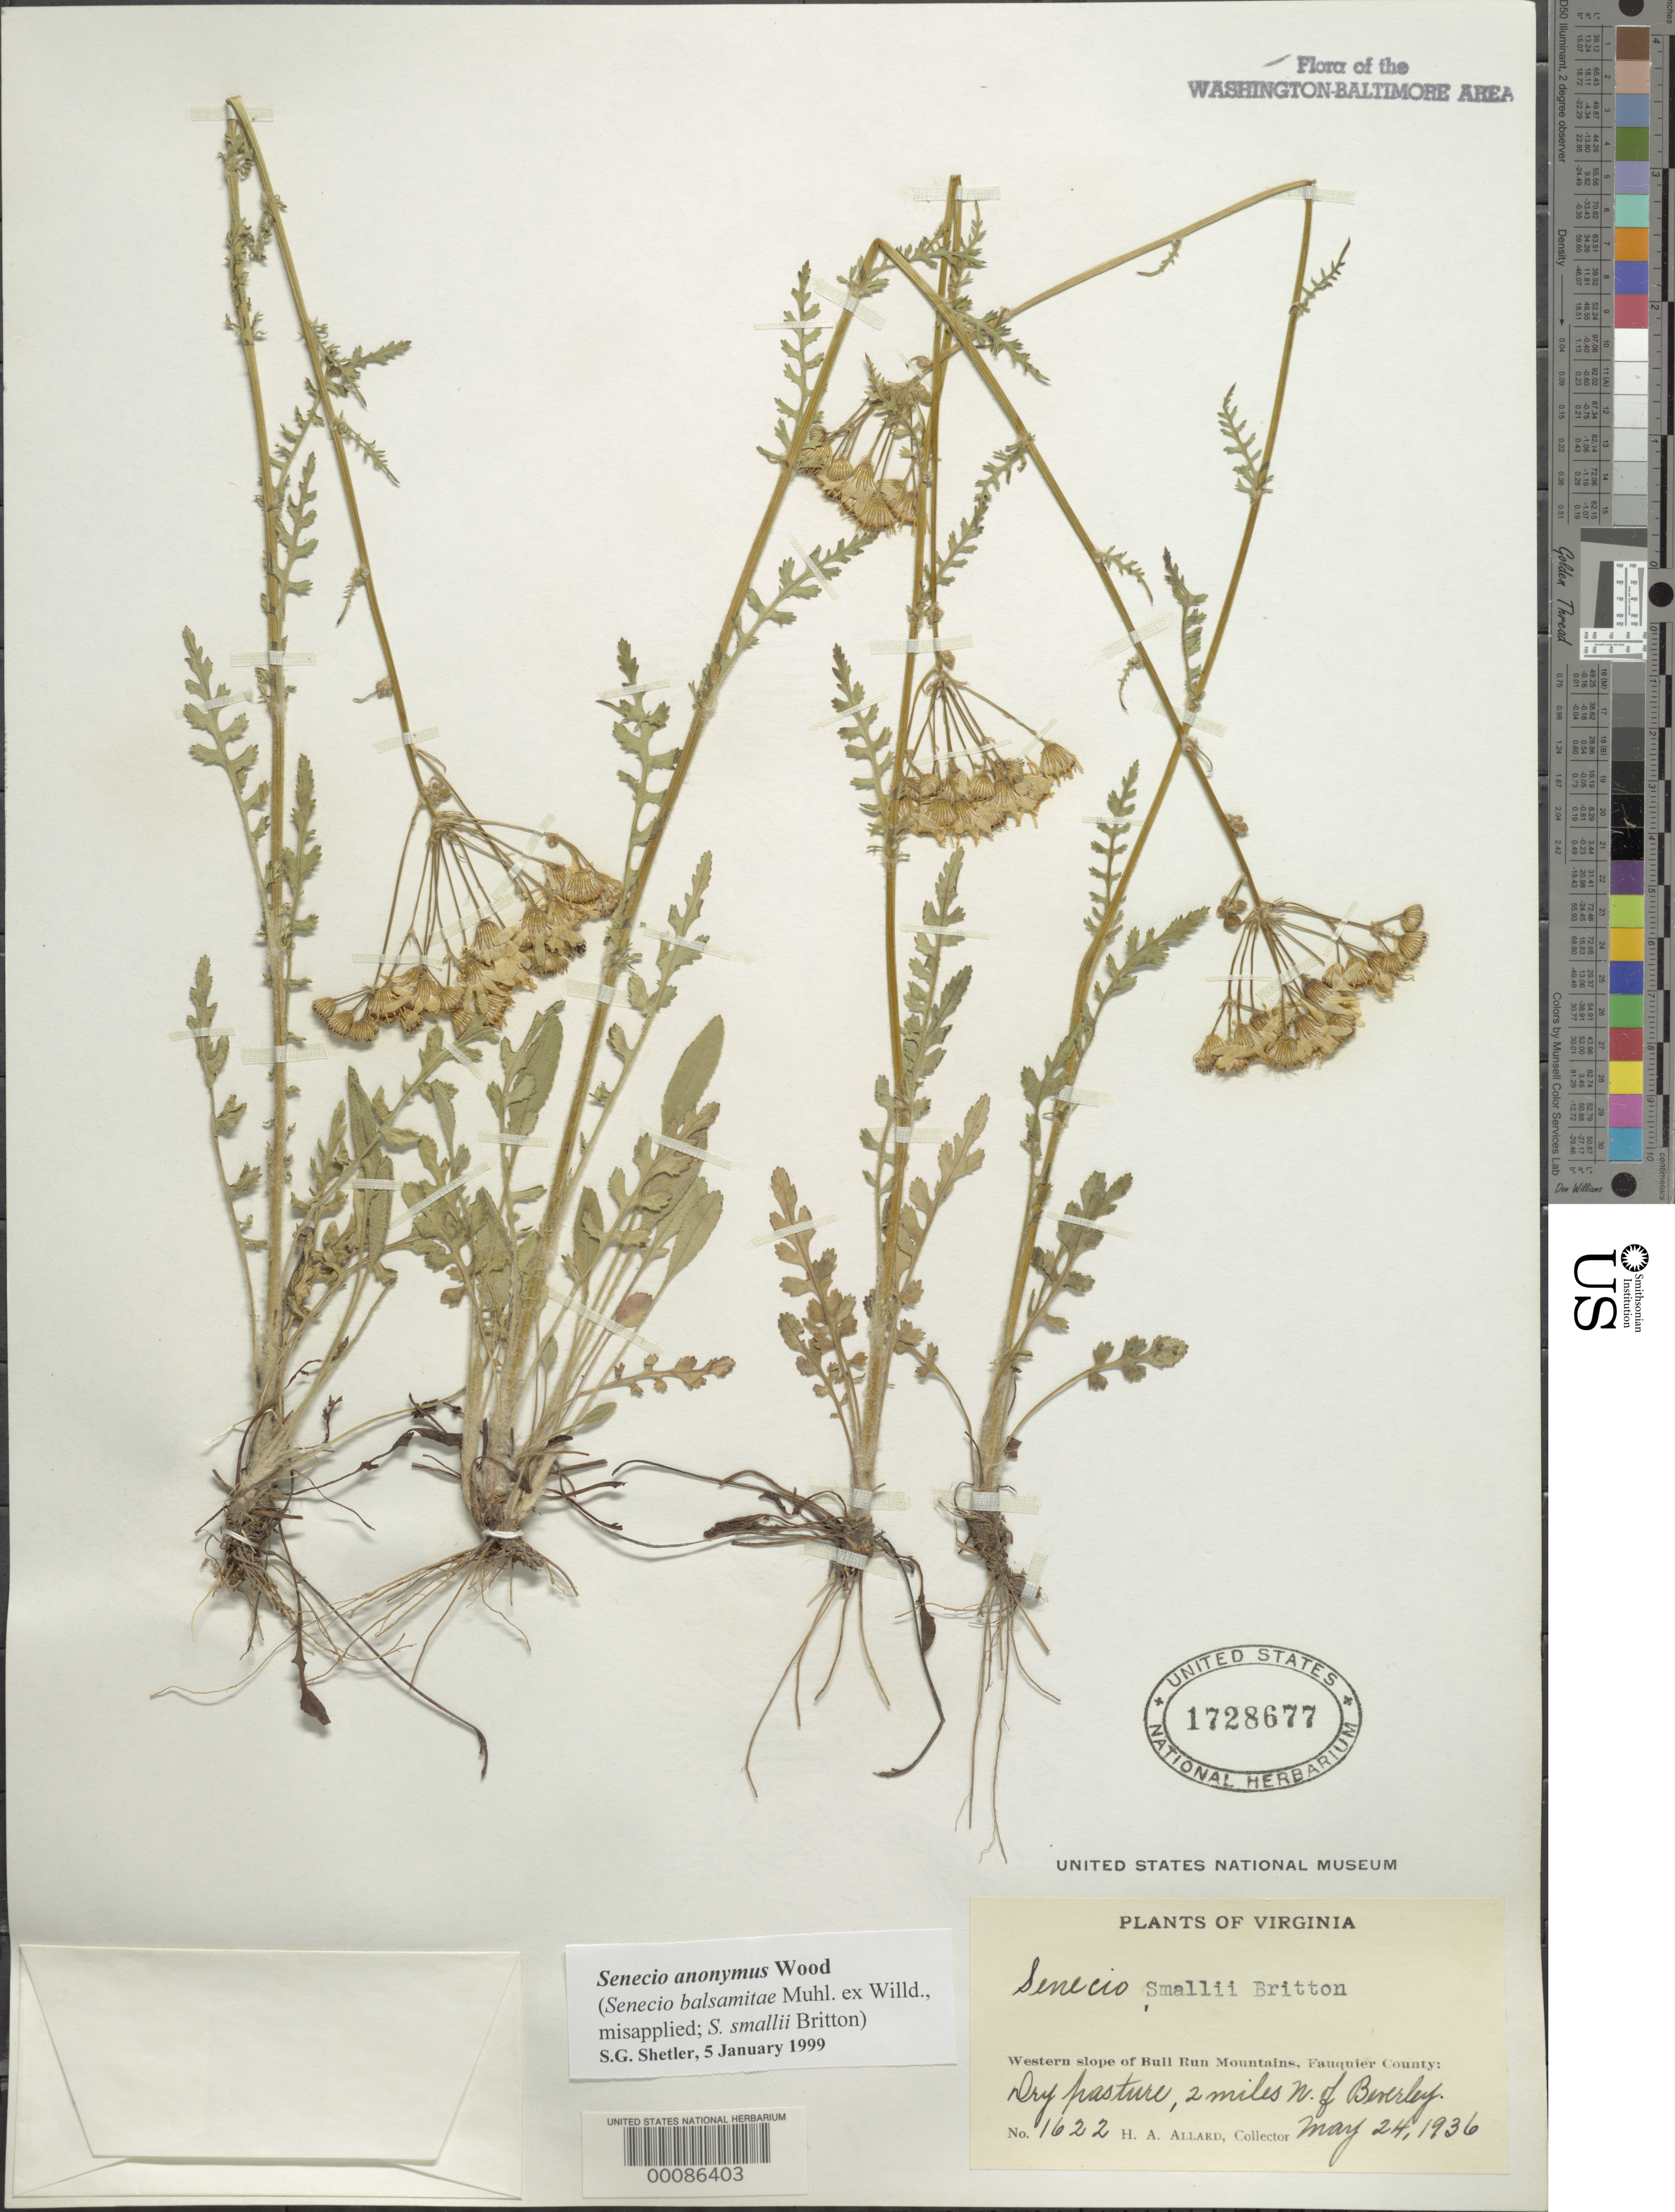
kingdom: Plantae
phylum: Tracheophyta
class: Magnoliopsida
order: Asterales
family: Asteraceae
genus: Packera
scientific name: Packera anonyma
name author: (Alph. Wood) W.A. Weber & Á. Löve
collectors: H. A. Allard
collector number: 1622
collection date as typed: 24 May 1936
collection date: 1936-05-24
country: United States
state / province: Virginia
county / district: Fauquier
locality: North of Beverley Mill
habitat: Dry pasture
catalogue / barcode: US 1728677